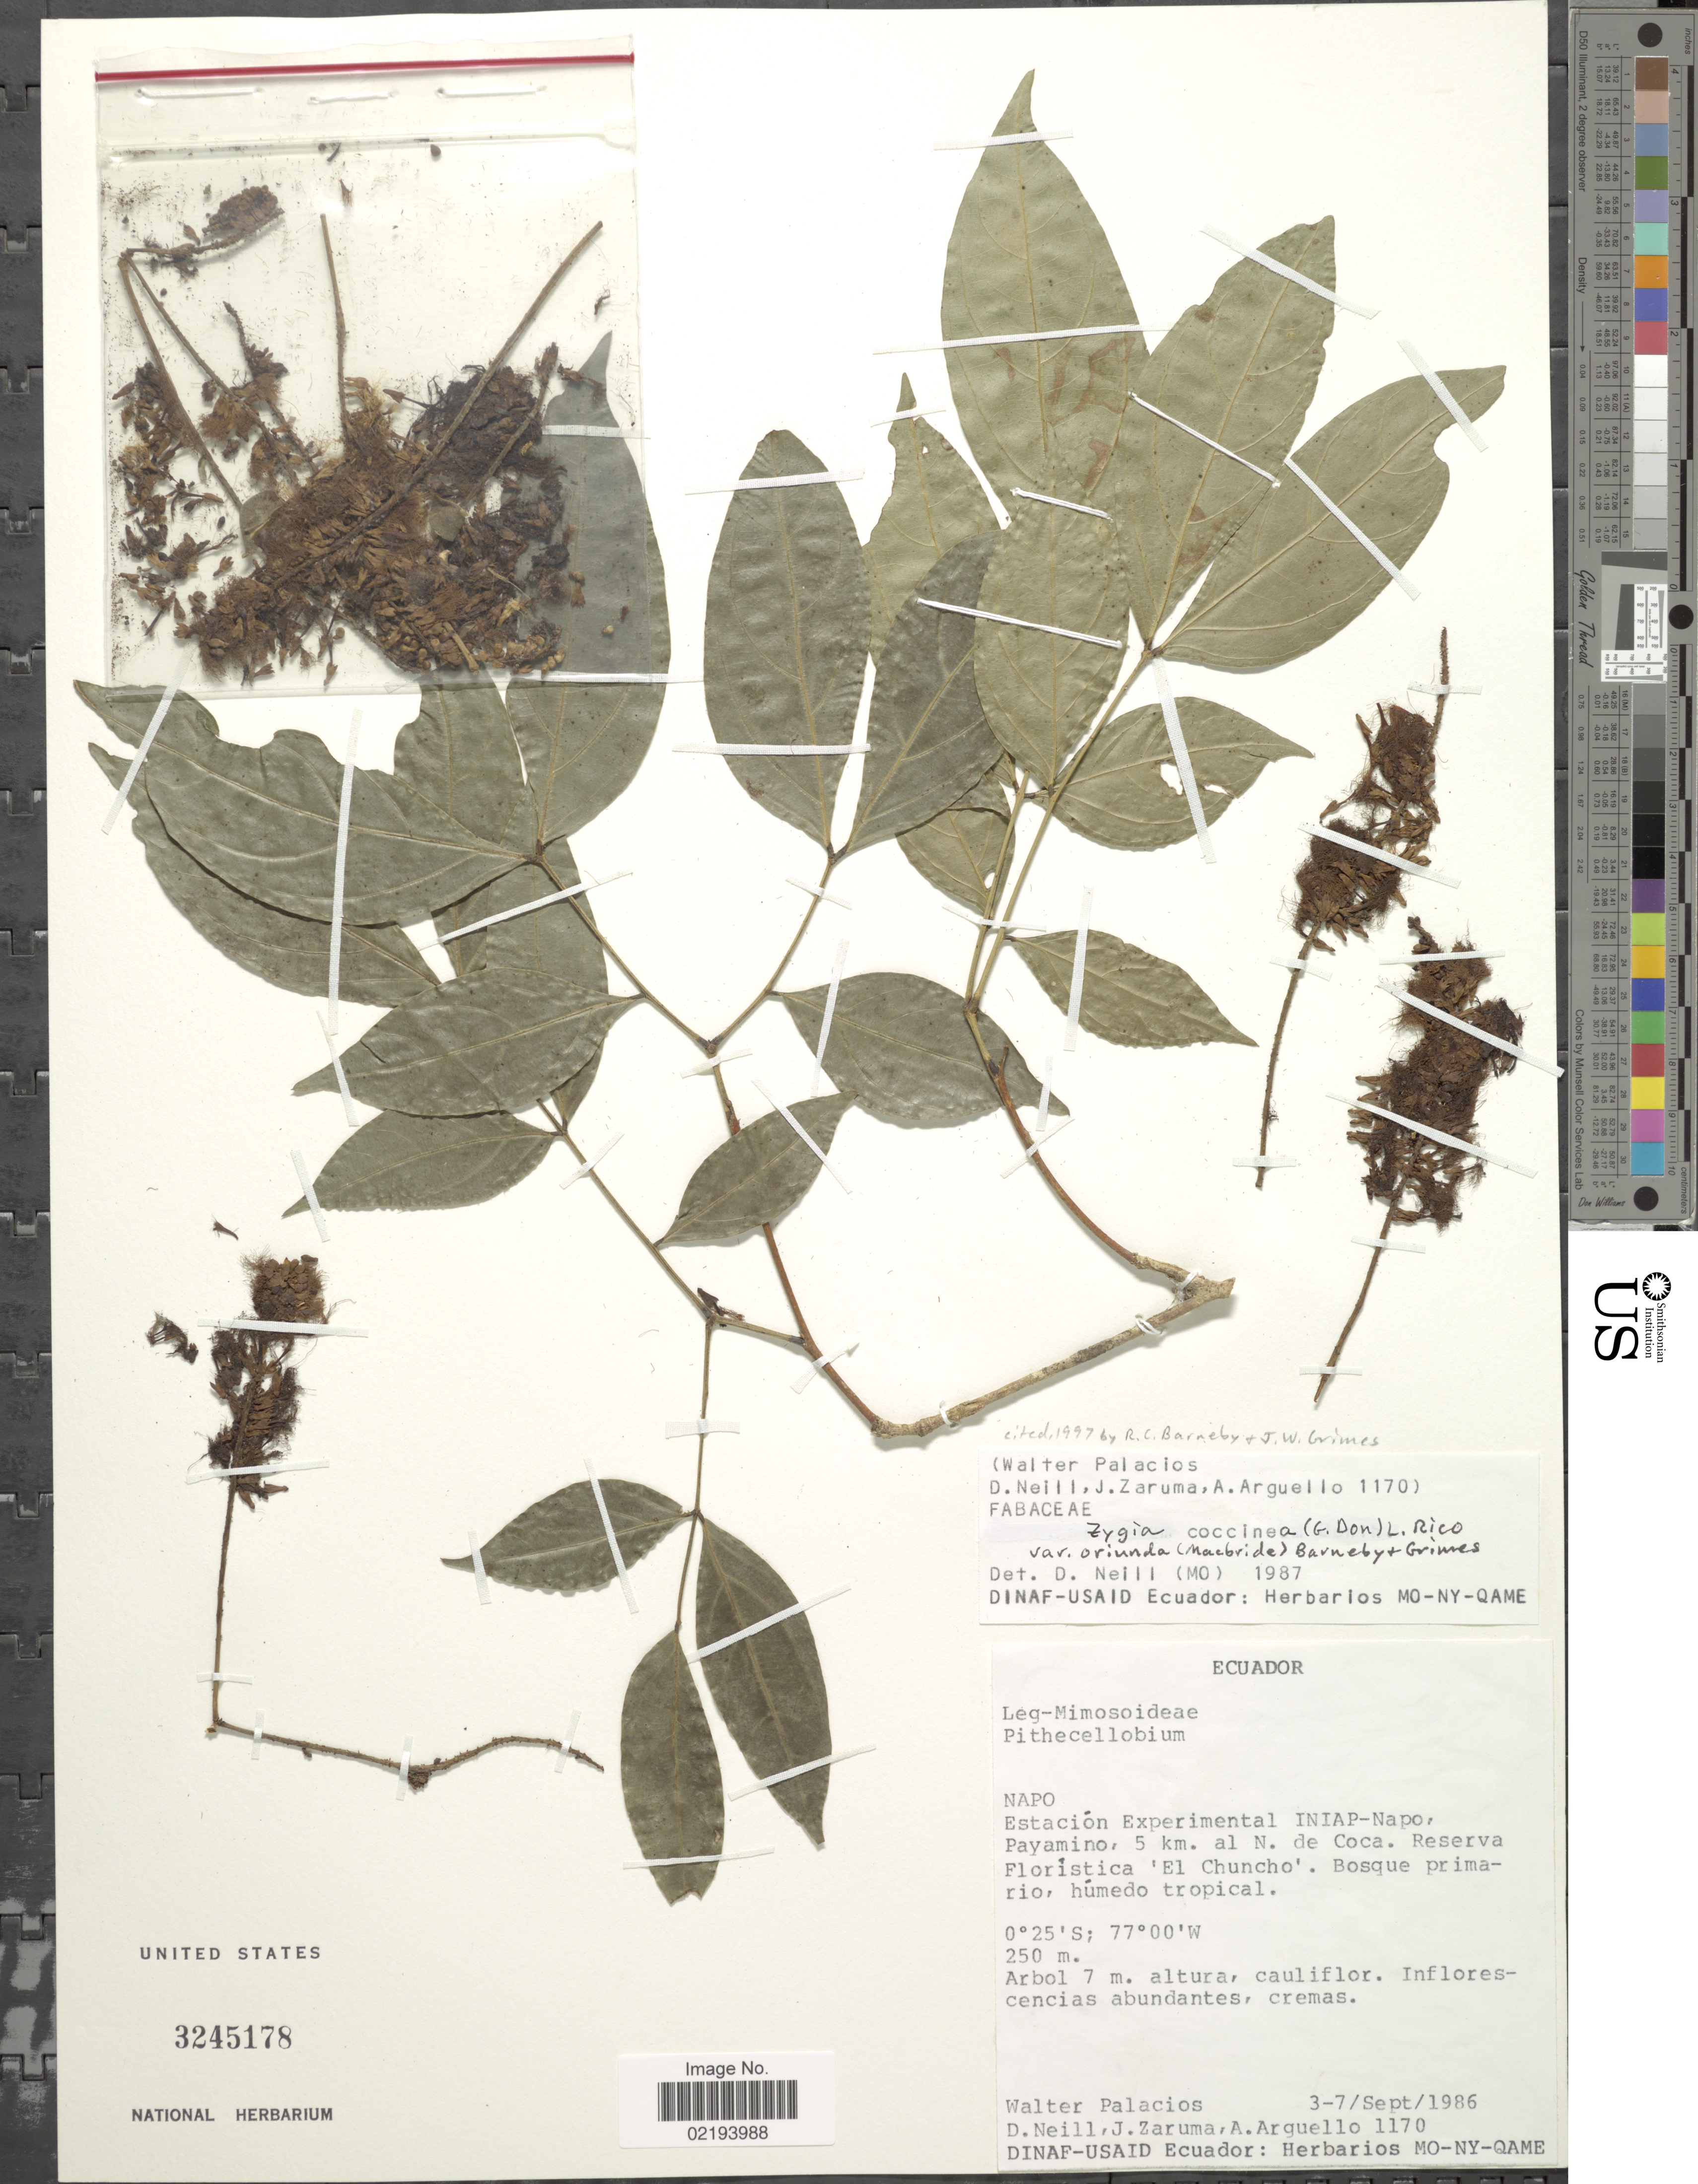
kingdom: Plantae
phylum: Tracheophyta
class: Magnoliopsida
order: Fabales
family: Fabaceae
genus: Zygia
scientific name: Zygia coccinea var. oriunda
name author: (J.F. Macbr.) Barneby & J.W. Grimes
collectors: W. Palacios, D. Neill, J. Zaruma & A. Arguello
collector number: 1170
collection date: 1986-09-03/1986-09-07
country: Ecuador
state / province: Napo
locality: Estación Experimental INIAP-Napo, Payamino, 5 km al N. de Coca. reserva Florística 'El Chuncho'. Bosque primario, húmedo tropical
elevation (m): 250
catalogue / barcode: US 3245178